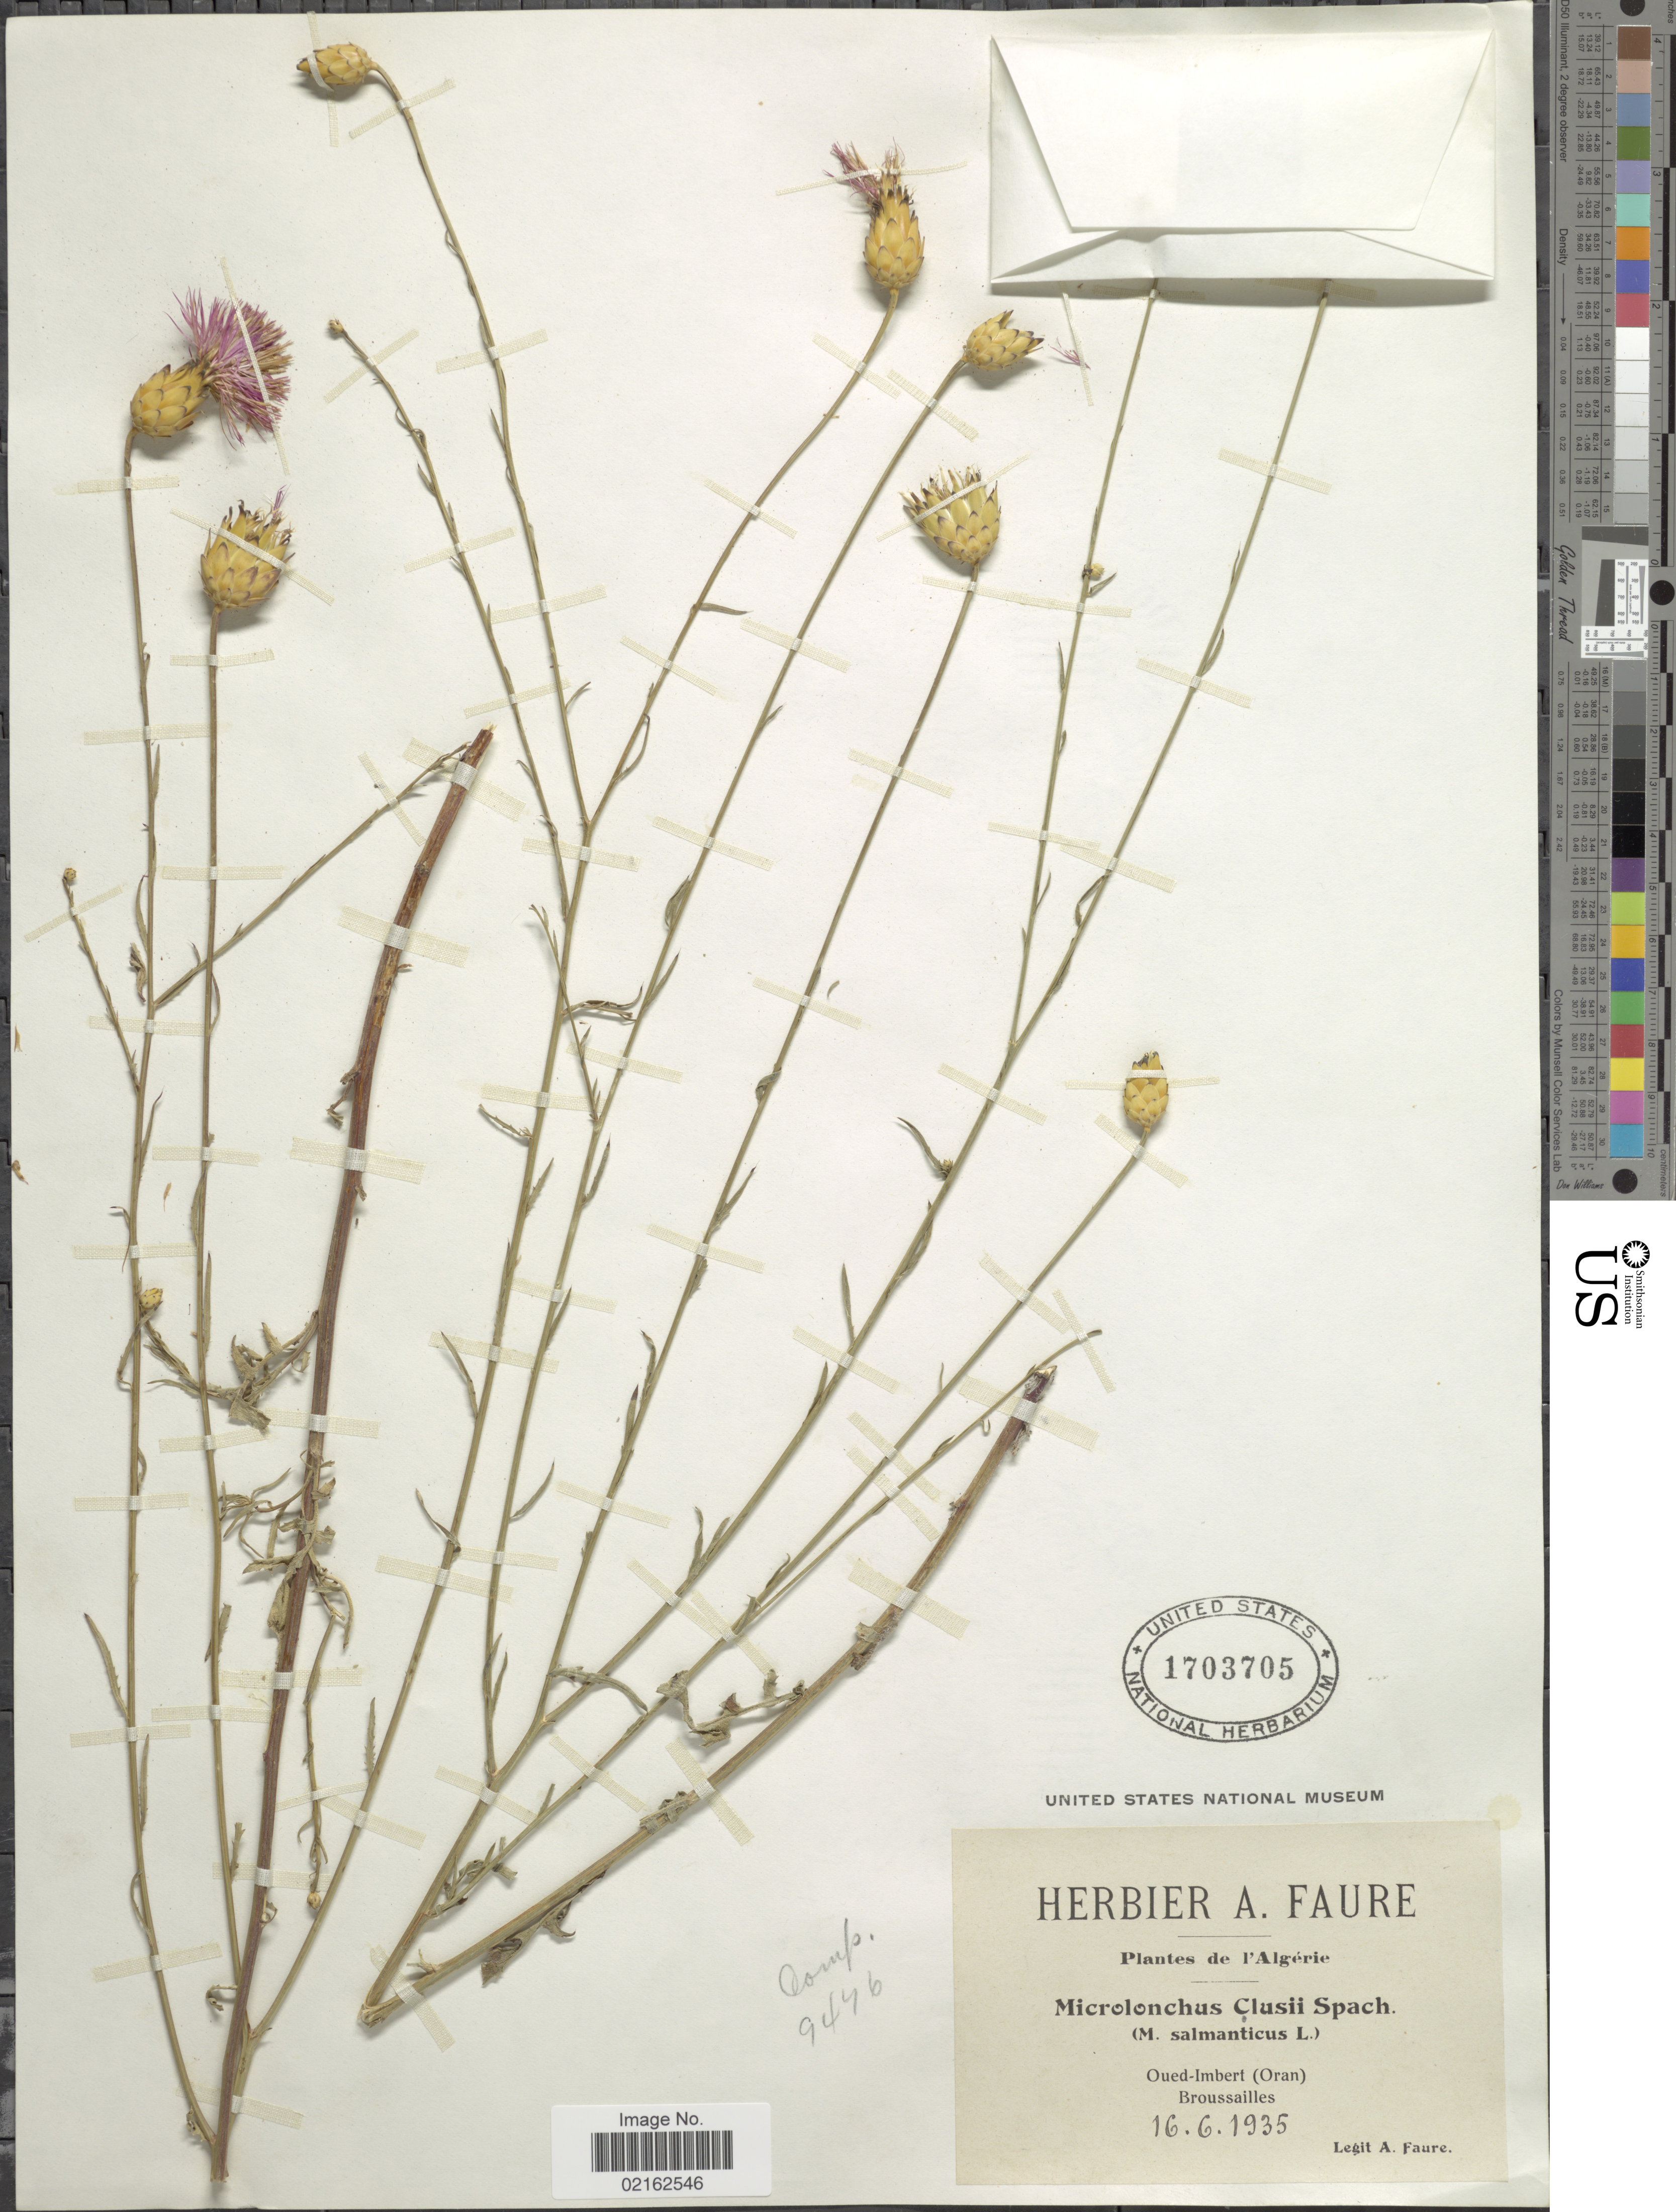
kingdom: Plantae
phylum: Tracheophyta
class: Magnoliopsida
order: Asterales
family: Asteraceae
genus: Mantisalca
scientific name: Mantisalca salmantica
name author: (L.) Briq. & Cav.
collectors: A. Faure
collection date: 1935-06-16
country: Algeria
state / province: Oran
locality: Oued-Imbert, Broussailles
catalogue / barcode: US 1703705